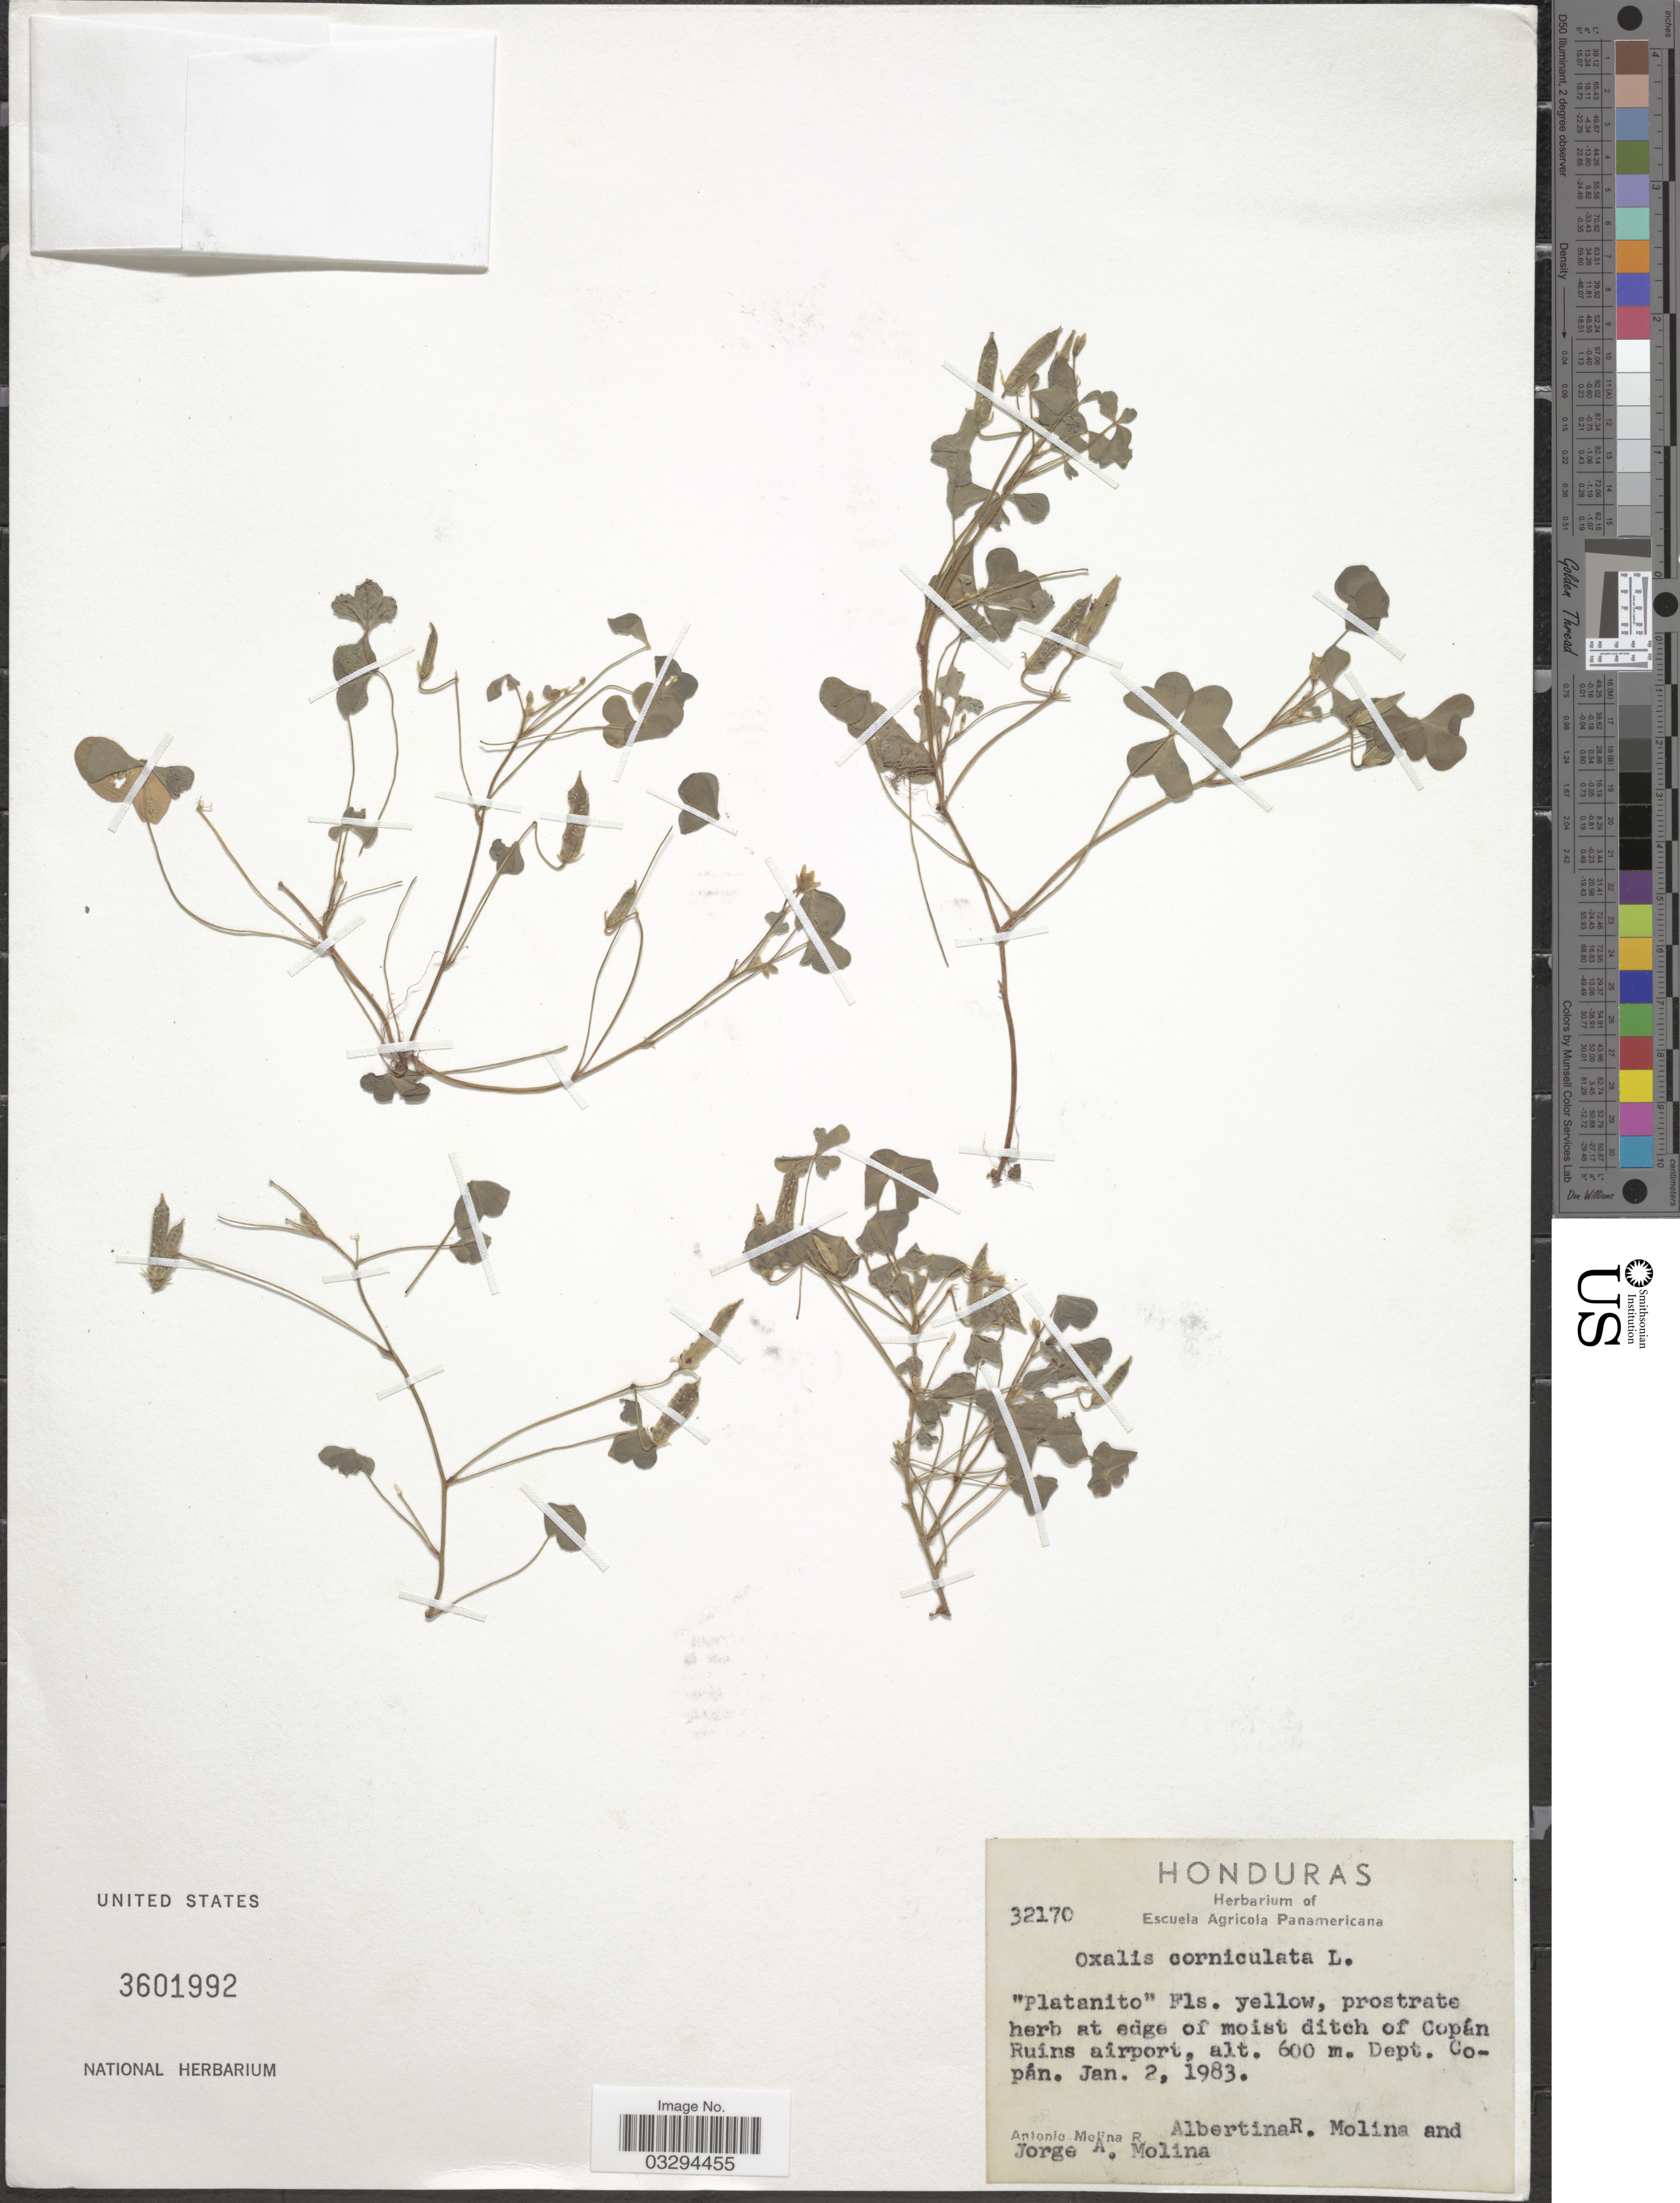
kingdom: Plantae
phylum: Tracheophyta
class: Magnoliopsida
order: Oxalidales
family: Oxalidaceae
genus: Oxalis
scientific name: Oxalis corniculata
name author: L.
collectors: A. Molina R., A. R. Molina & J. A. Molina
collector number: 32170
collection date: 1983-01-02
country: Honduras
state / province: Copán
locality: Prostrate herb at edge of moist ditch of Copán Ruins airport, Dept. Copán.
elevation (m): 600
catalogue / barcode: US 3601992